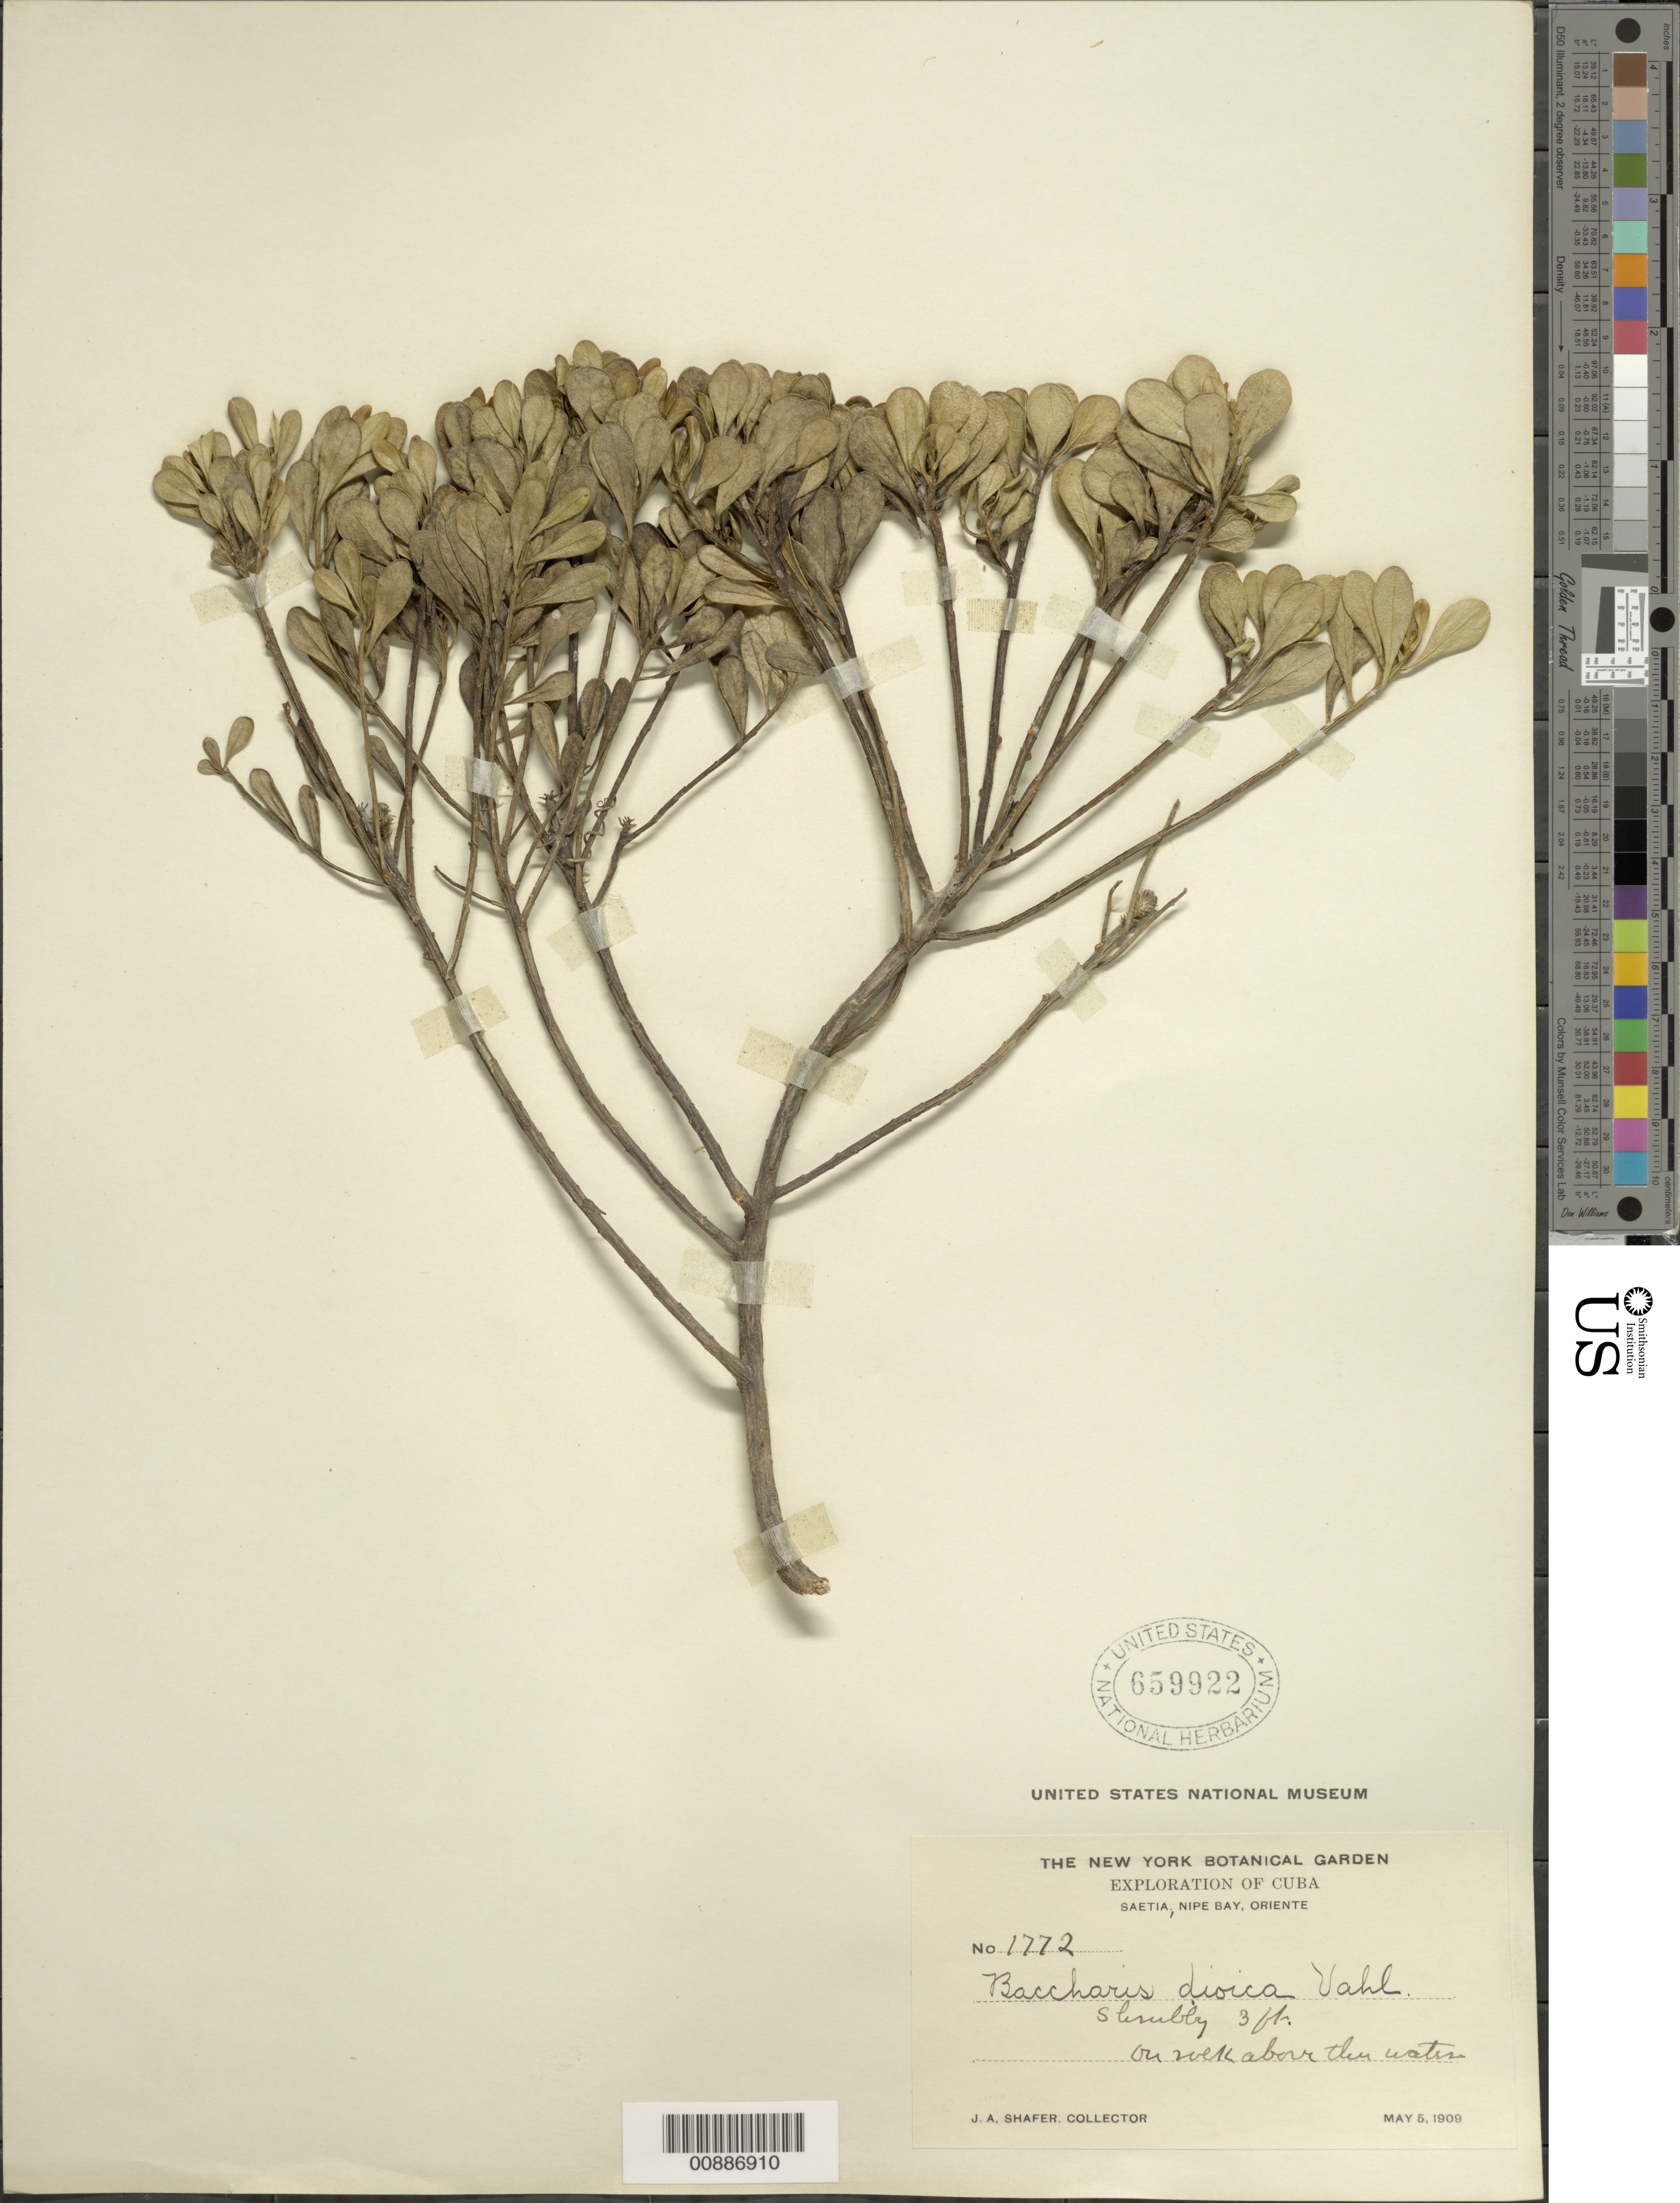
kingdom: Plantae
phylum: Tracheophyta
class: Magnoliopsida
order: Asterales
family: Asteraceae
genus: Baccharis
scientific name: Baccharis dioica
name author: Vahl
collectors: J. A. Shafer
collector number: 1772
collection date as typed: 05 May 1909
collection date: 1909-05-05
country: Cuba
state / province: Oriente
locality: Saetia, Nipe Bay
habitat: On swale above the water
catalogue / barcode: US 659922